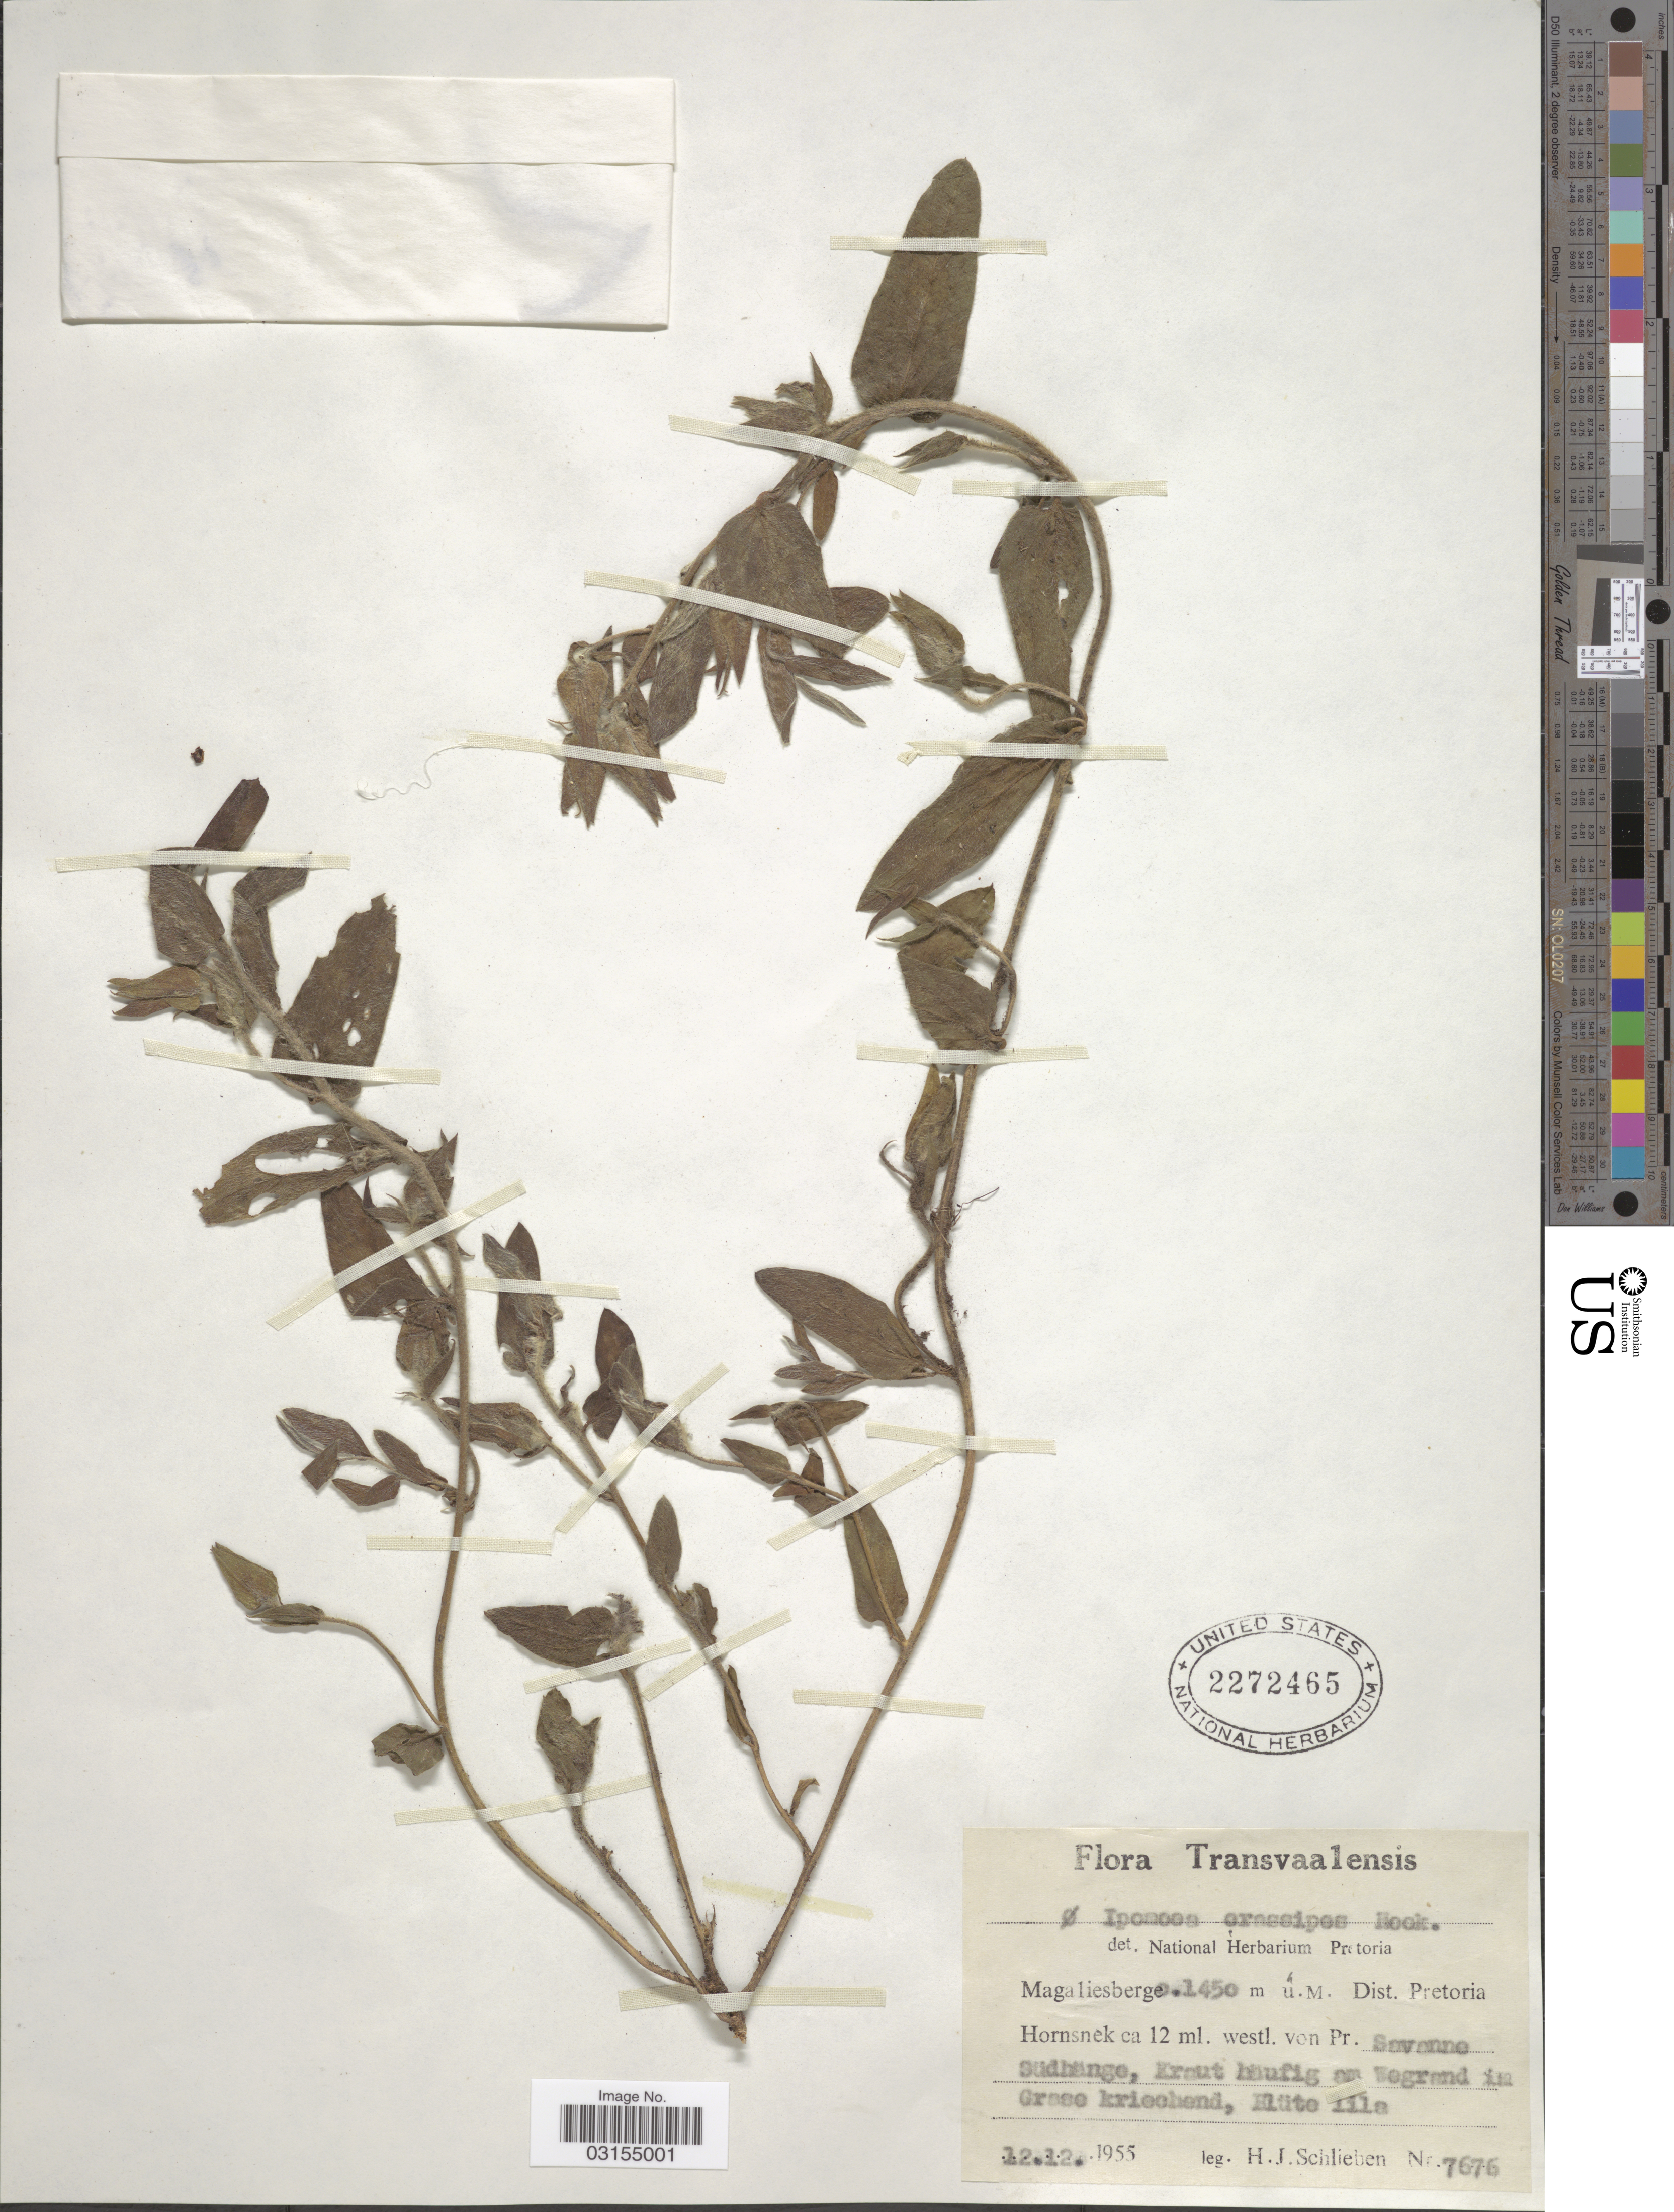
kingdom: Plantae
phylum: Tracheophyta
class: Magnoliopsida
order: Solanales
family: Convolvulaceae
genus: Ipomoea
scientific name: Ipomoea crassipes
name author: Hook.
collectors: H. J. Schlieben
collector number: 7676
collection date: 1955-12-12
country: South Africa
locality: Transvaalensis. Magaliesberge, Dist. Pretoria, Hornsnek ca 12 ml. westl. von Pr. Savanne Südhänge.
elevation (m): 1450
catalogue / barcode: US 2272465